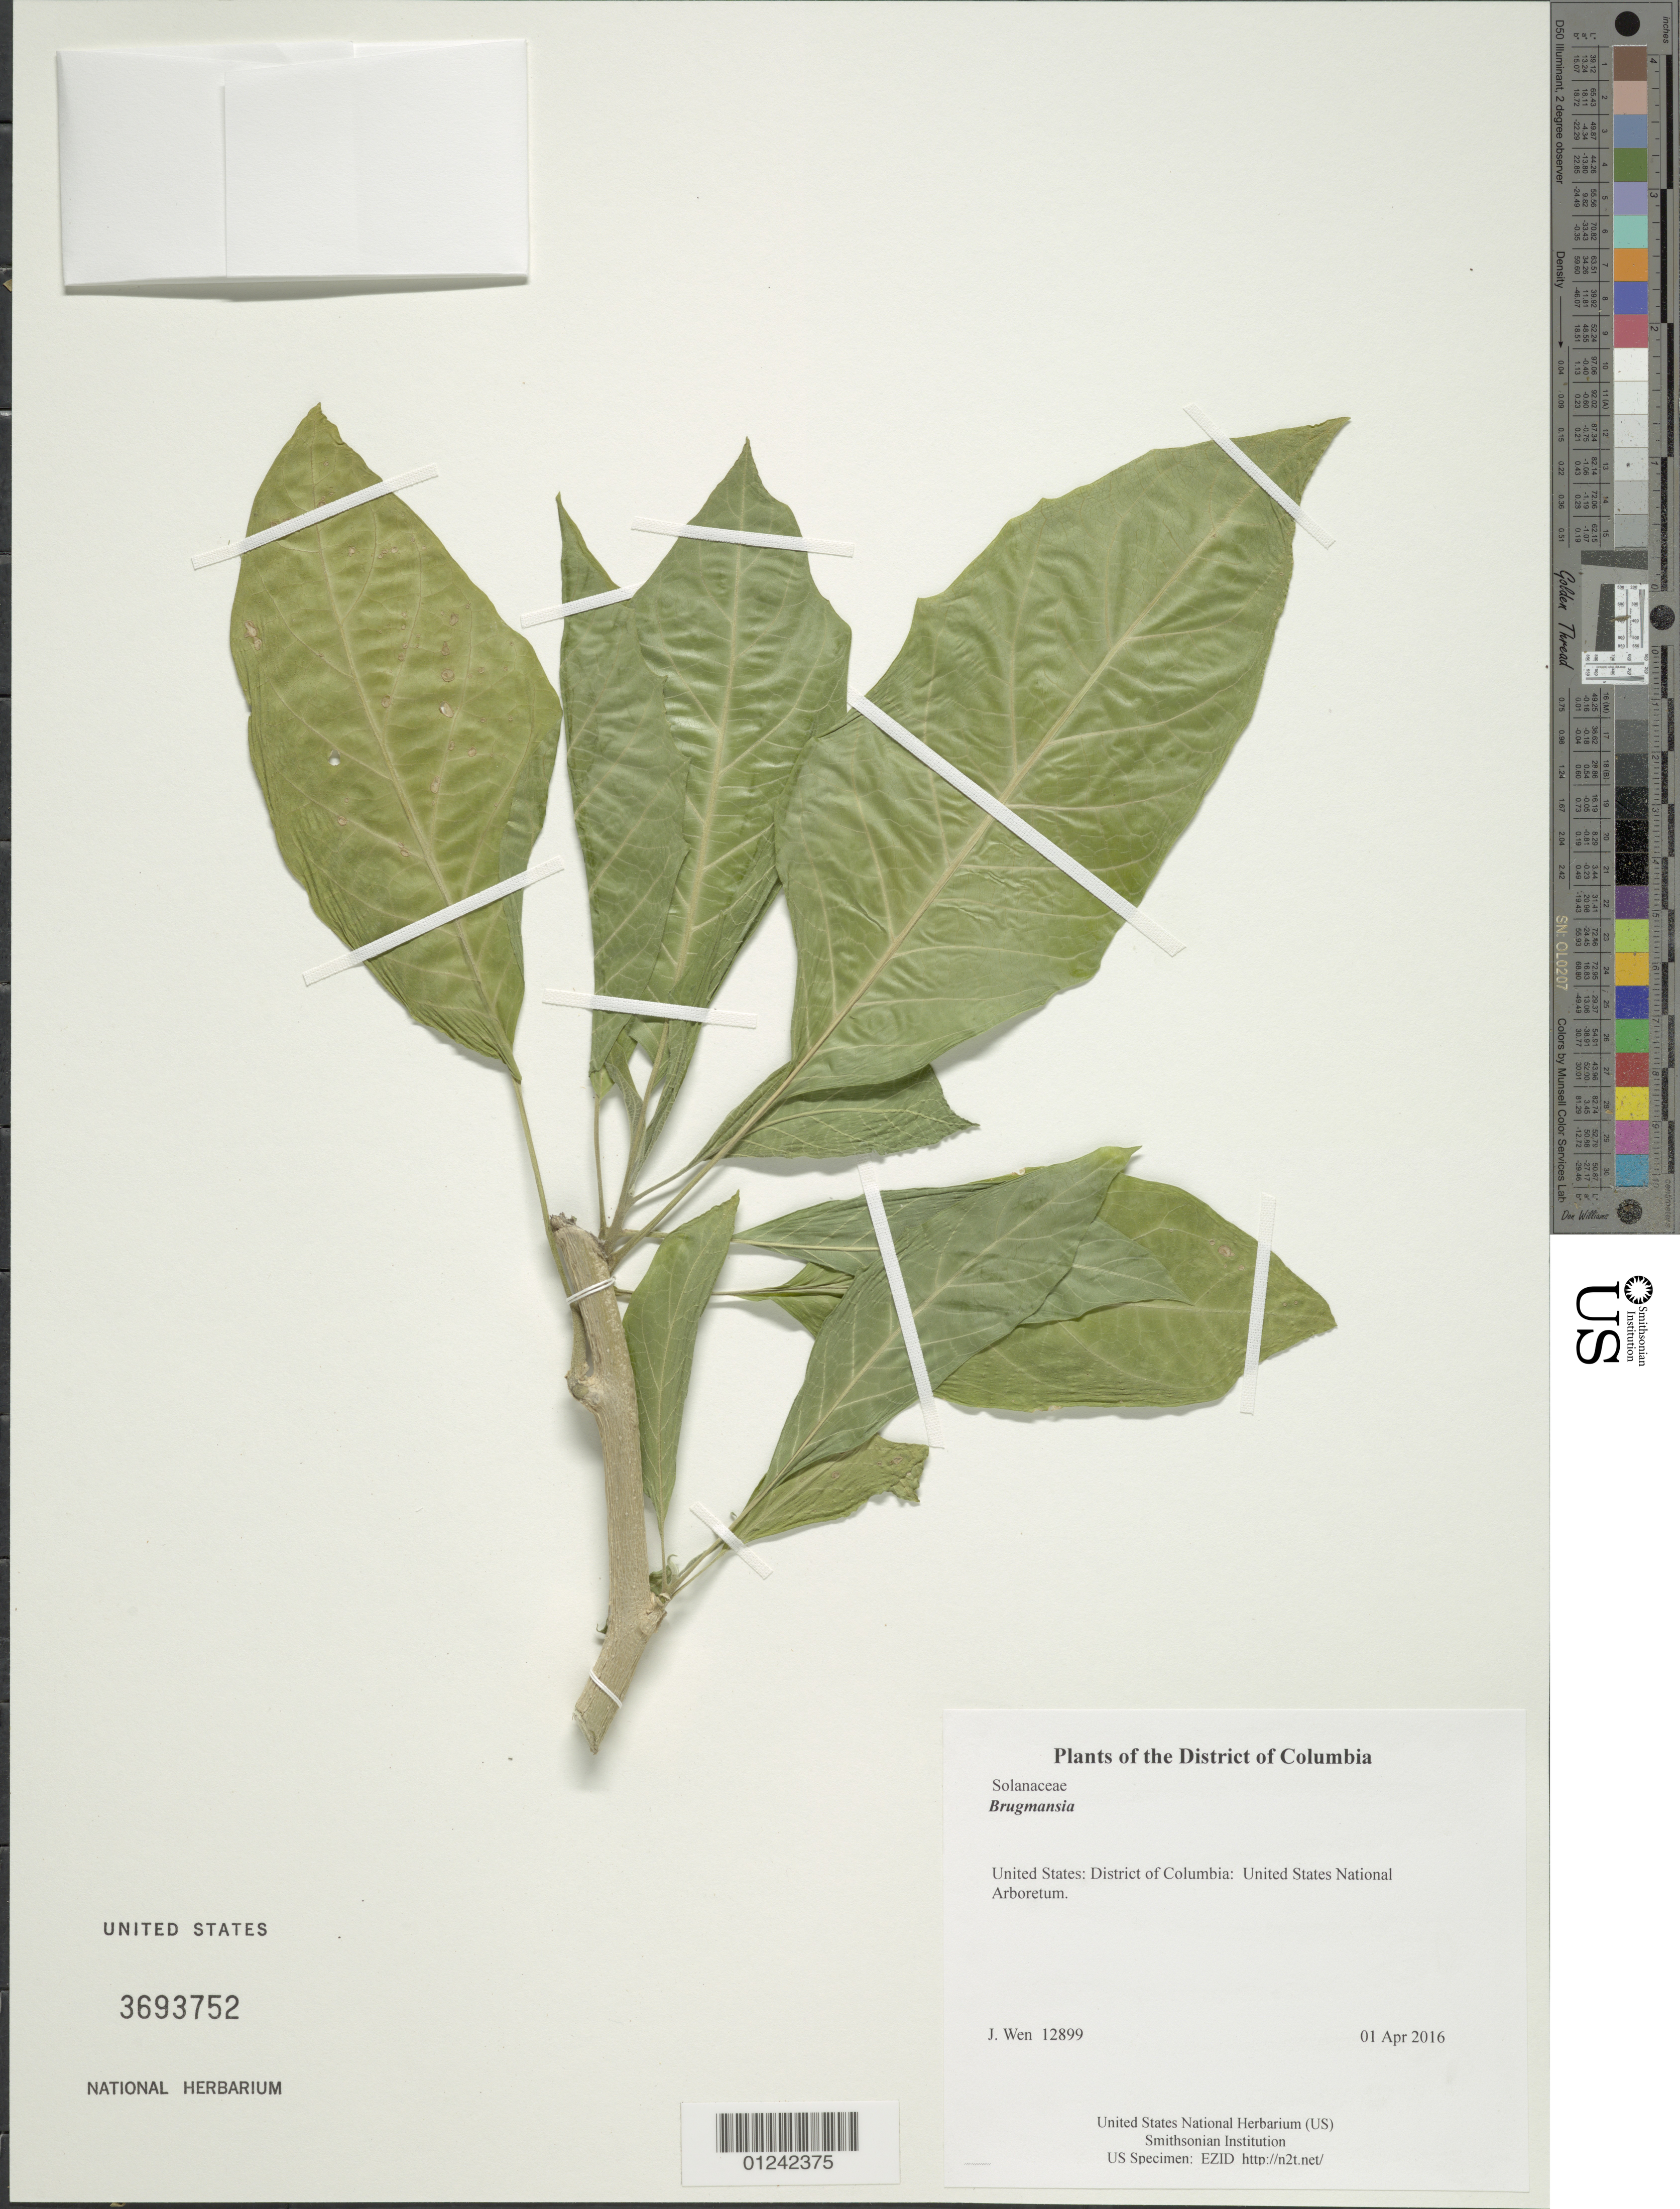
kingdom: Plantae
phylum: Tracheophyta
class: Magnoliopsida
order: Solanales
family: Solanaceae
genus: Brugmansia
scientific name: Brugmansia sp.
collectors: J. Wen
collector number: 12899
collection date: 2016-04-01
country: United States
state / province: District of Columbia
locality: United States National Arboretum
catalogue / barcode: US 3693752